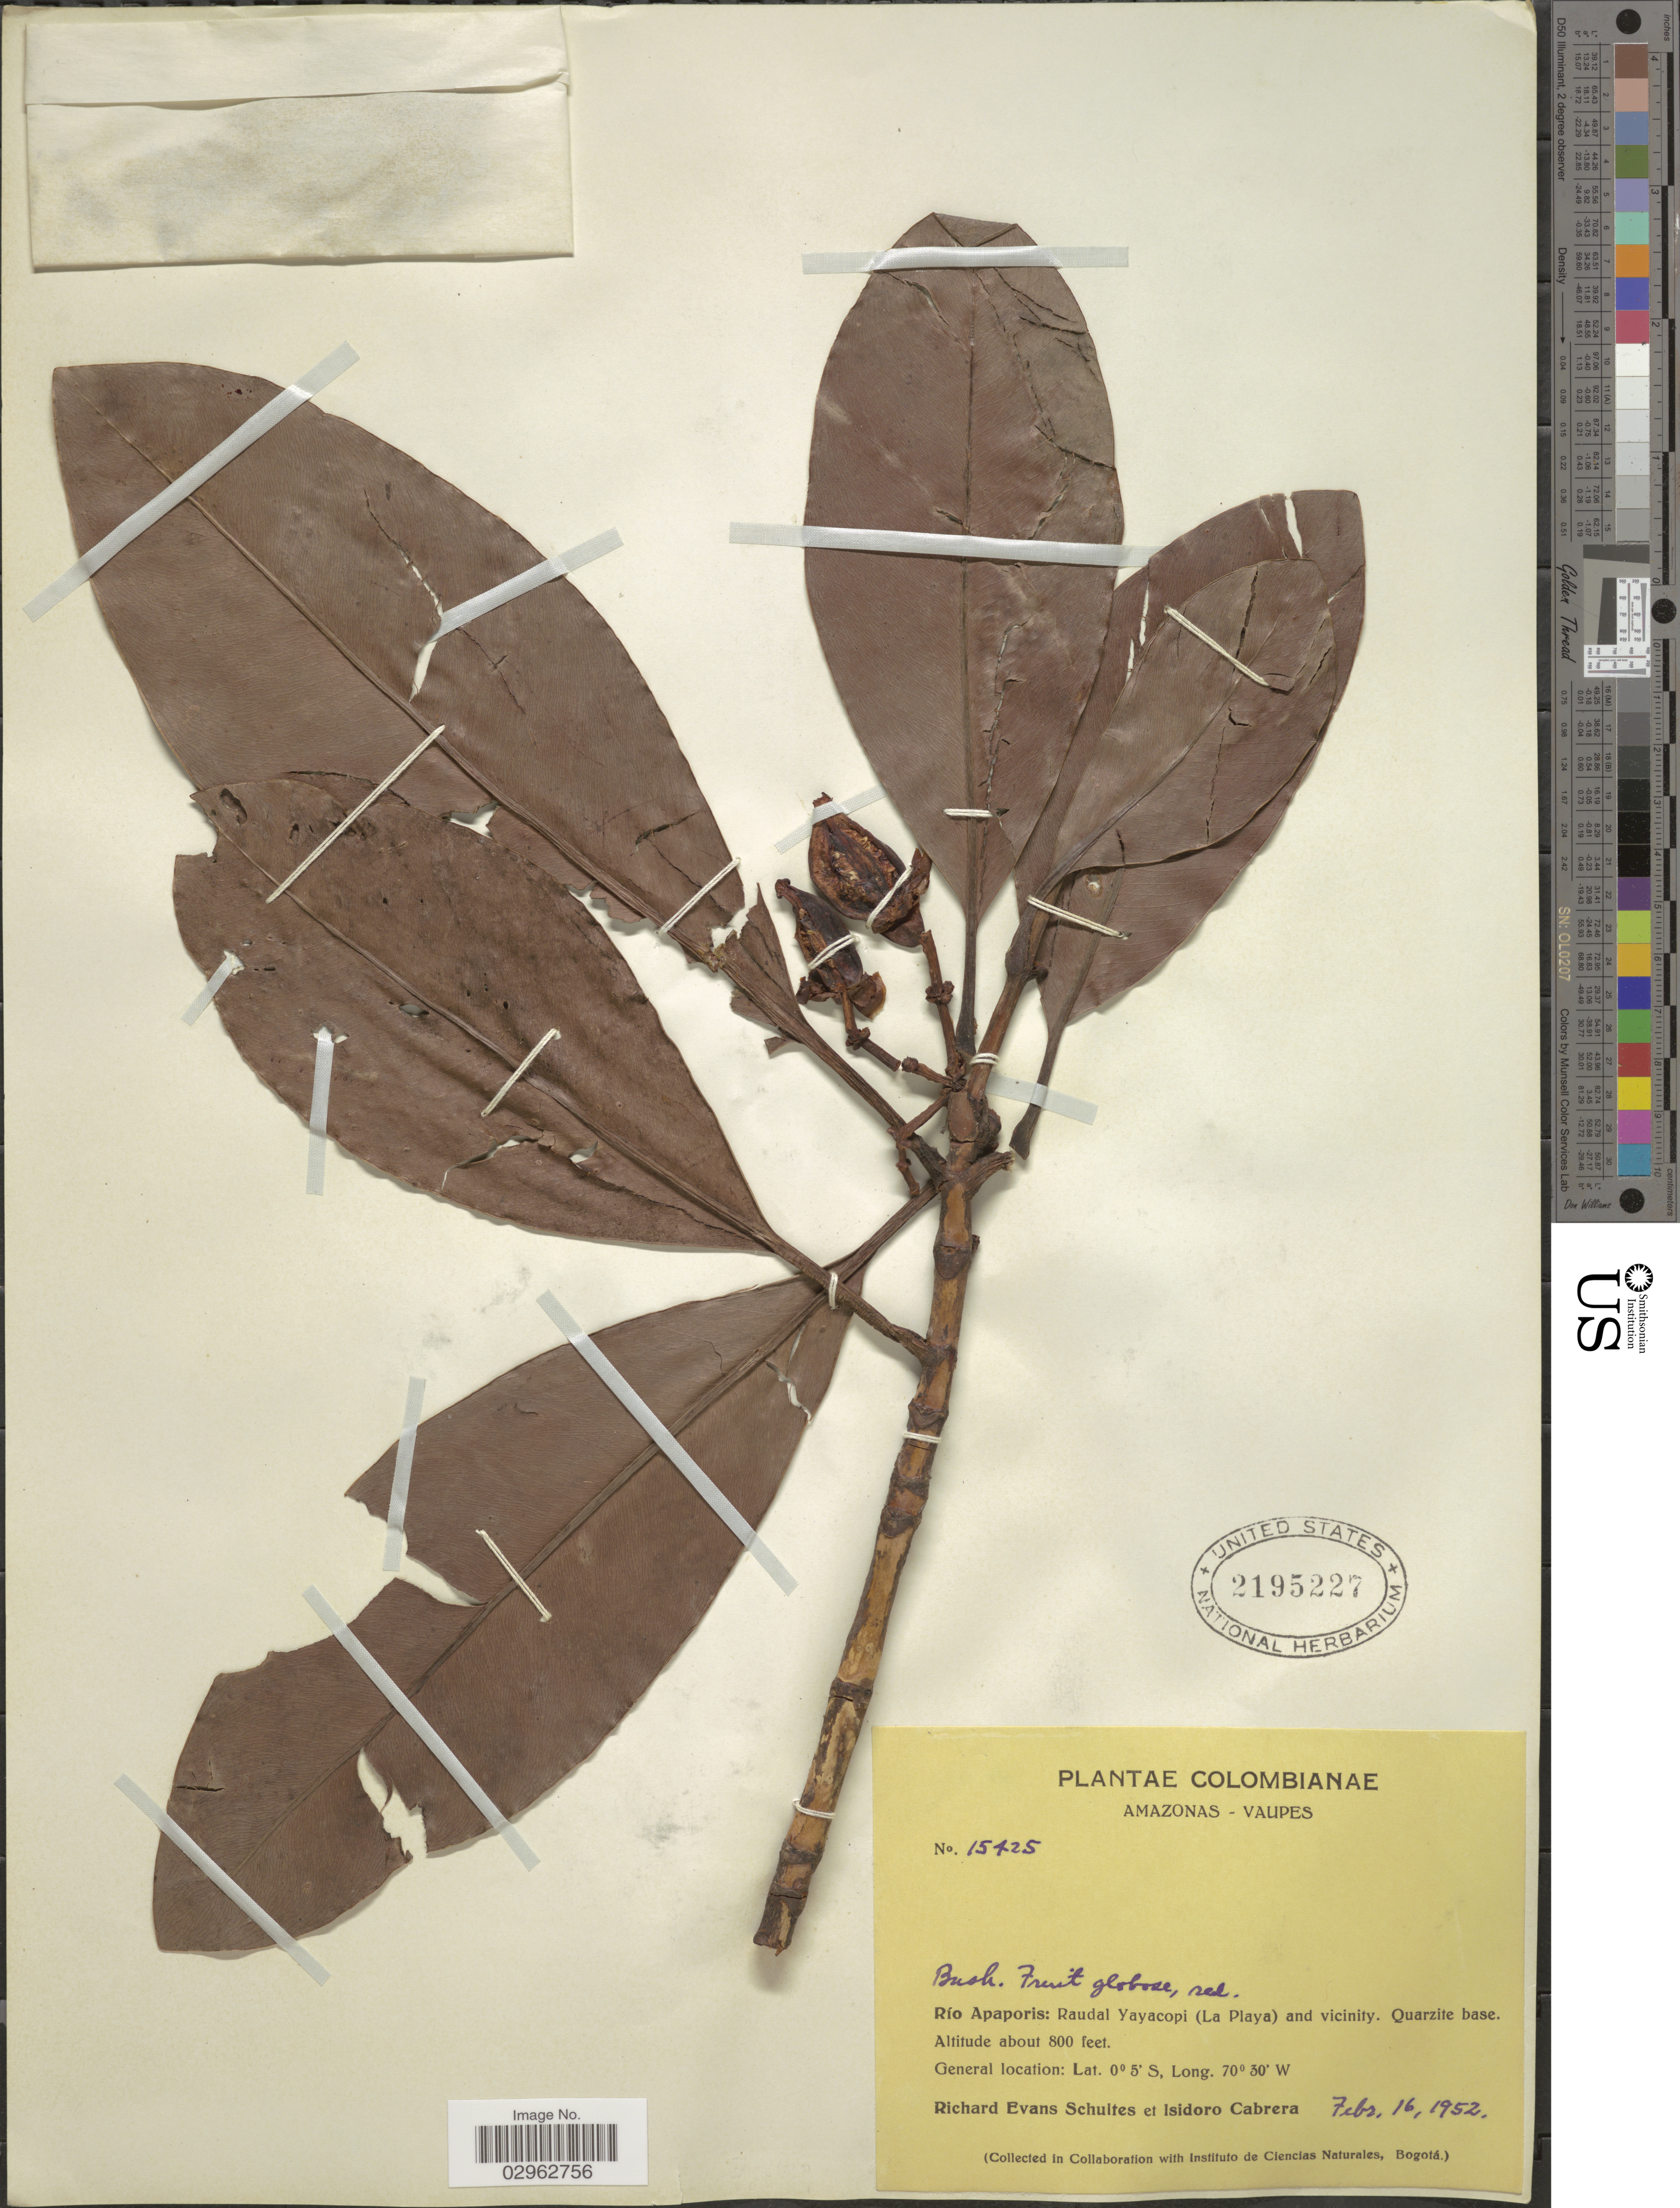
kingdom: Plantae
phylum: Tracheophyta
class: Magnoliopsida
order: Malpighiales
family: Clusiaceae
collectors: R. E. Schultes & I. Cabrera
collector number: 15425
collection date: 1952-02-16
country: Colombia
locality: Amazonas - Vaupes, Río Apaporis: Raudal Yayacopi (La Playa) and vicinity, Quarzite base.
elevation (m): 244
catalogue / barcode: US 2195227